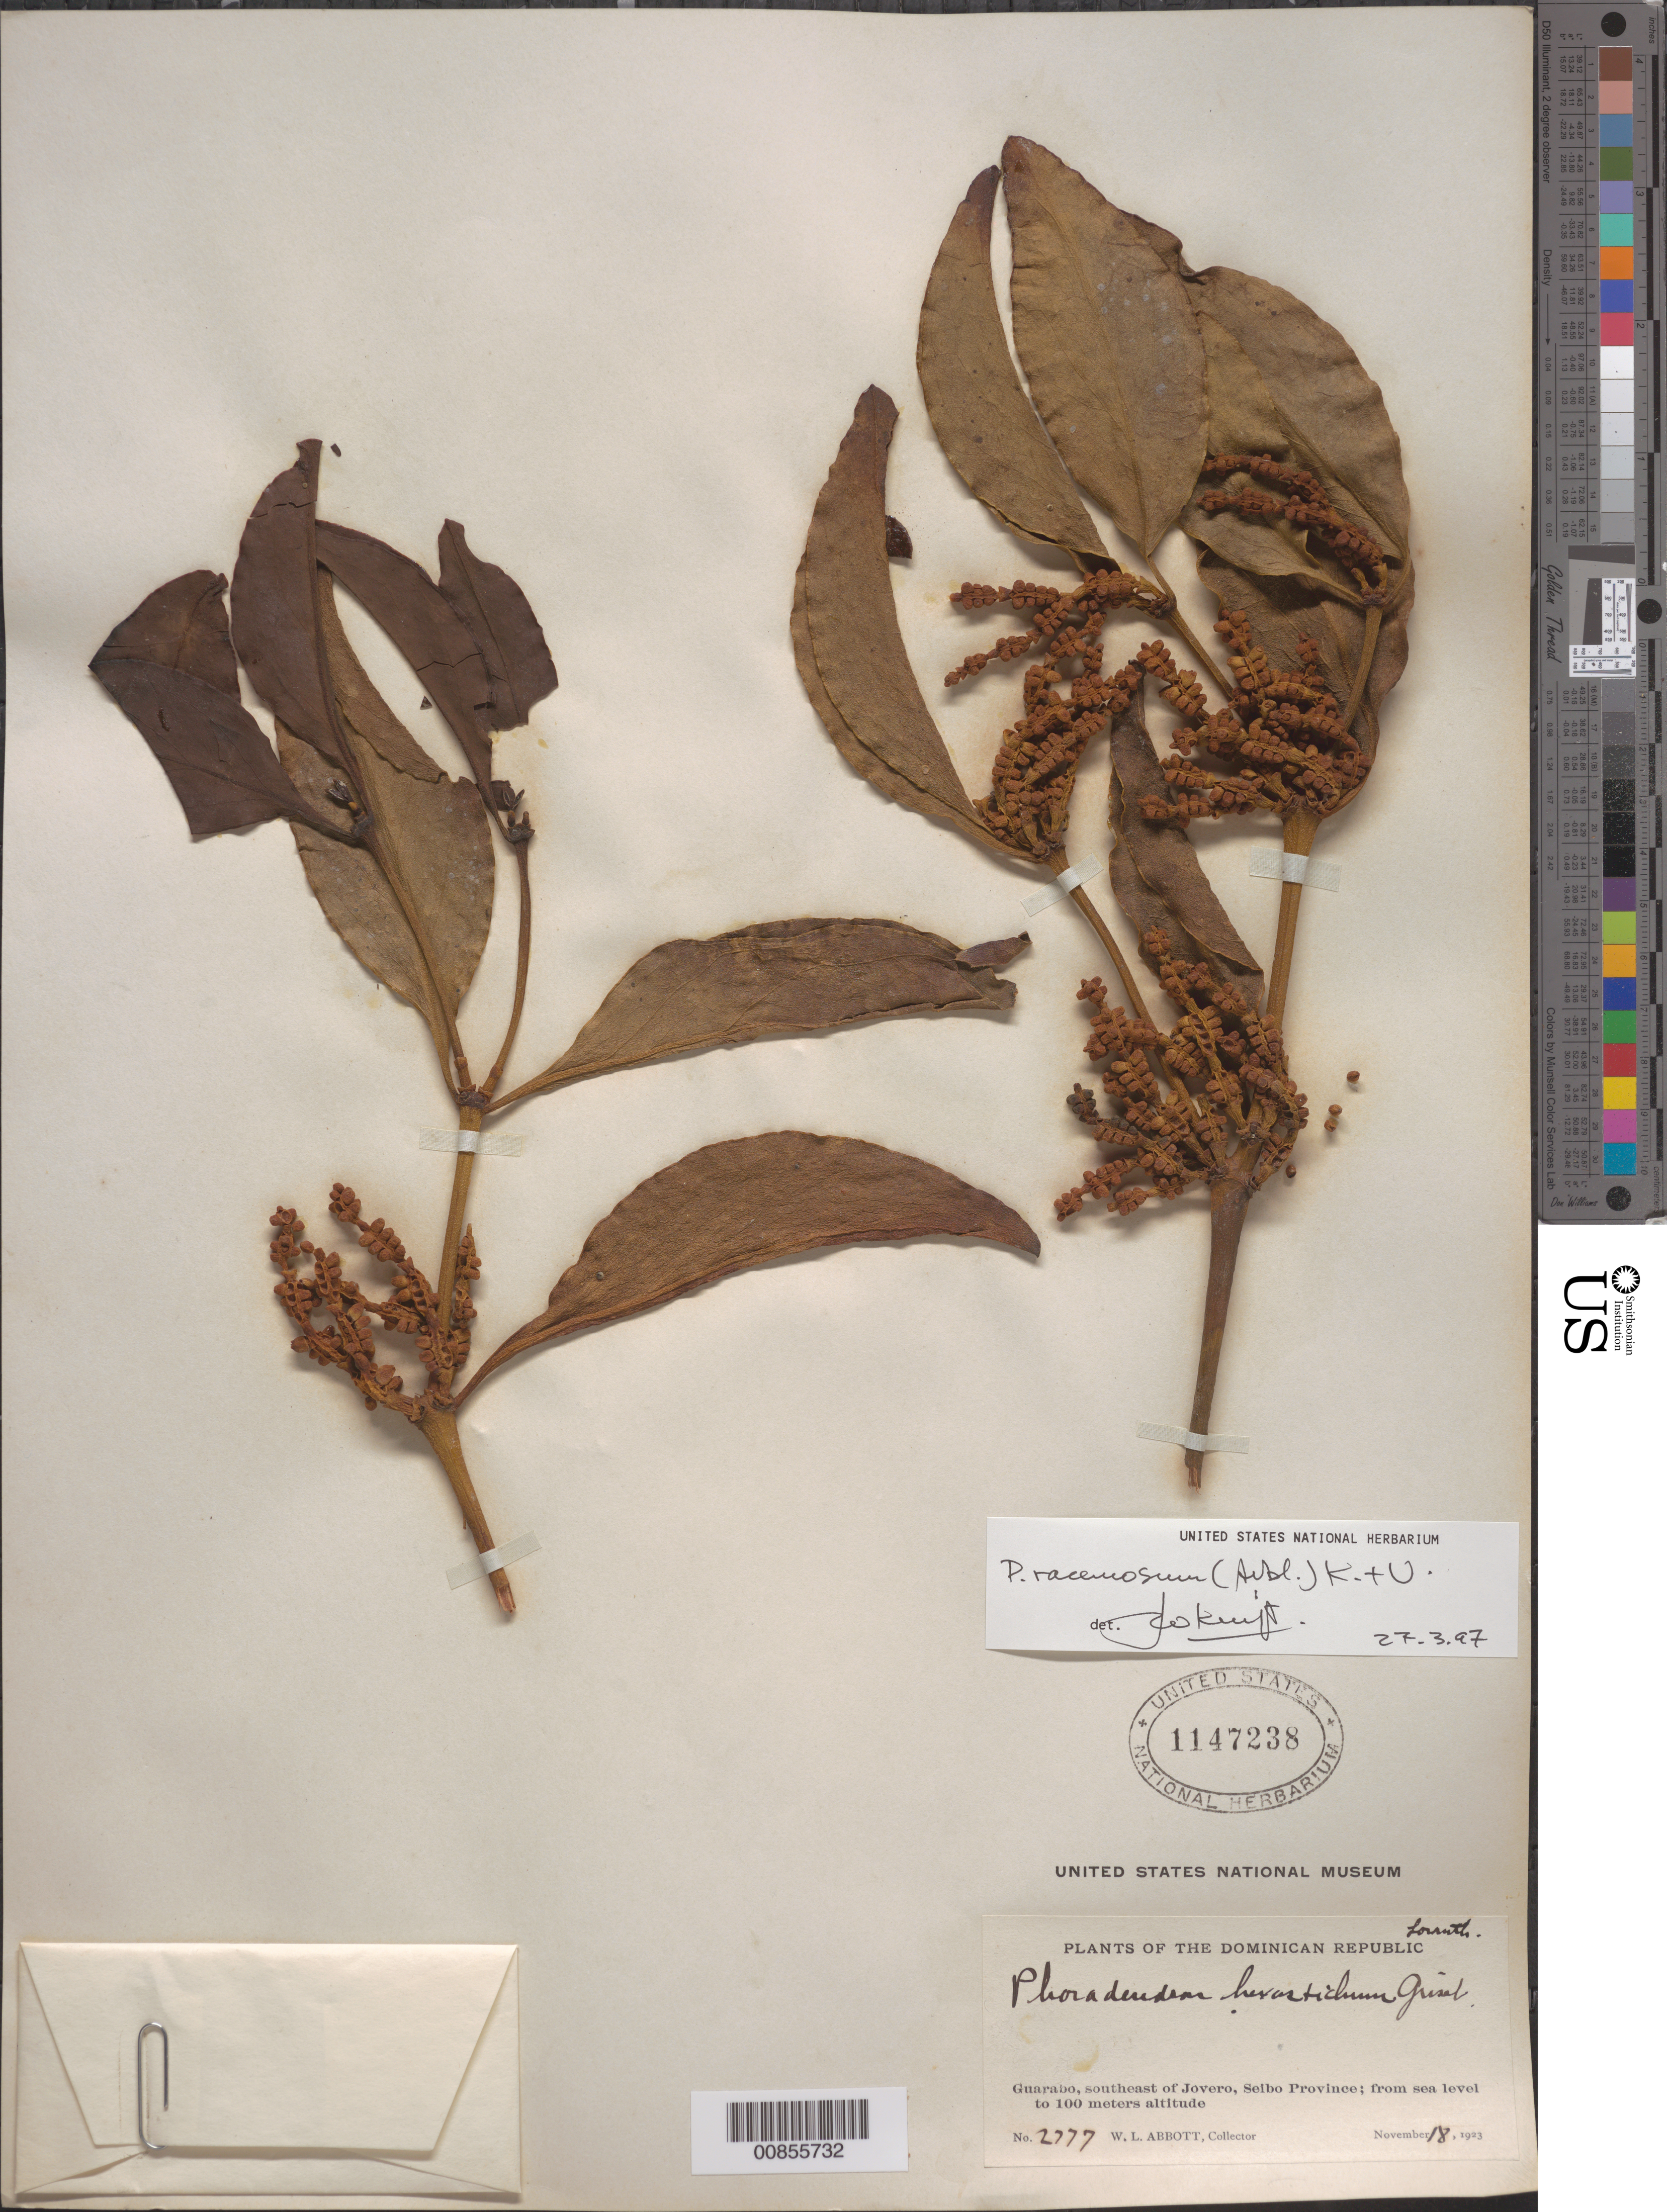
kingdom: Plantae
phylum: Tracheophyta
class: Magnoliopsida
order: Santalales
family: Viscaceae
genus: Phoradendron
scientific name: Phoradendron racemosum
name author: (Aubl.) Krug & Urb.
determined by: Kuijt, Job, (CANADA)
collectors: W. L. Abbott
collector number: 2777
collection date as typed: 18 Nov 1923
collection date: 1923-11-18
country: Dominican Republic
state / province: El Seibo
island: Hispaniola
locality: Guarabo, southeast of Jovero.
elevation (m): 0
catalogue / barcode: US 1147238